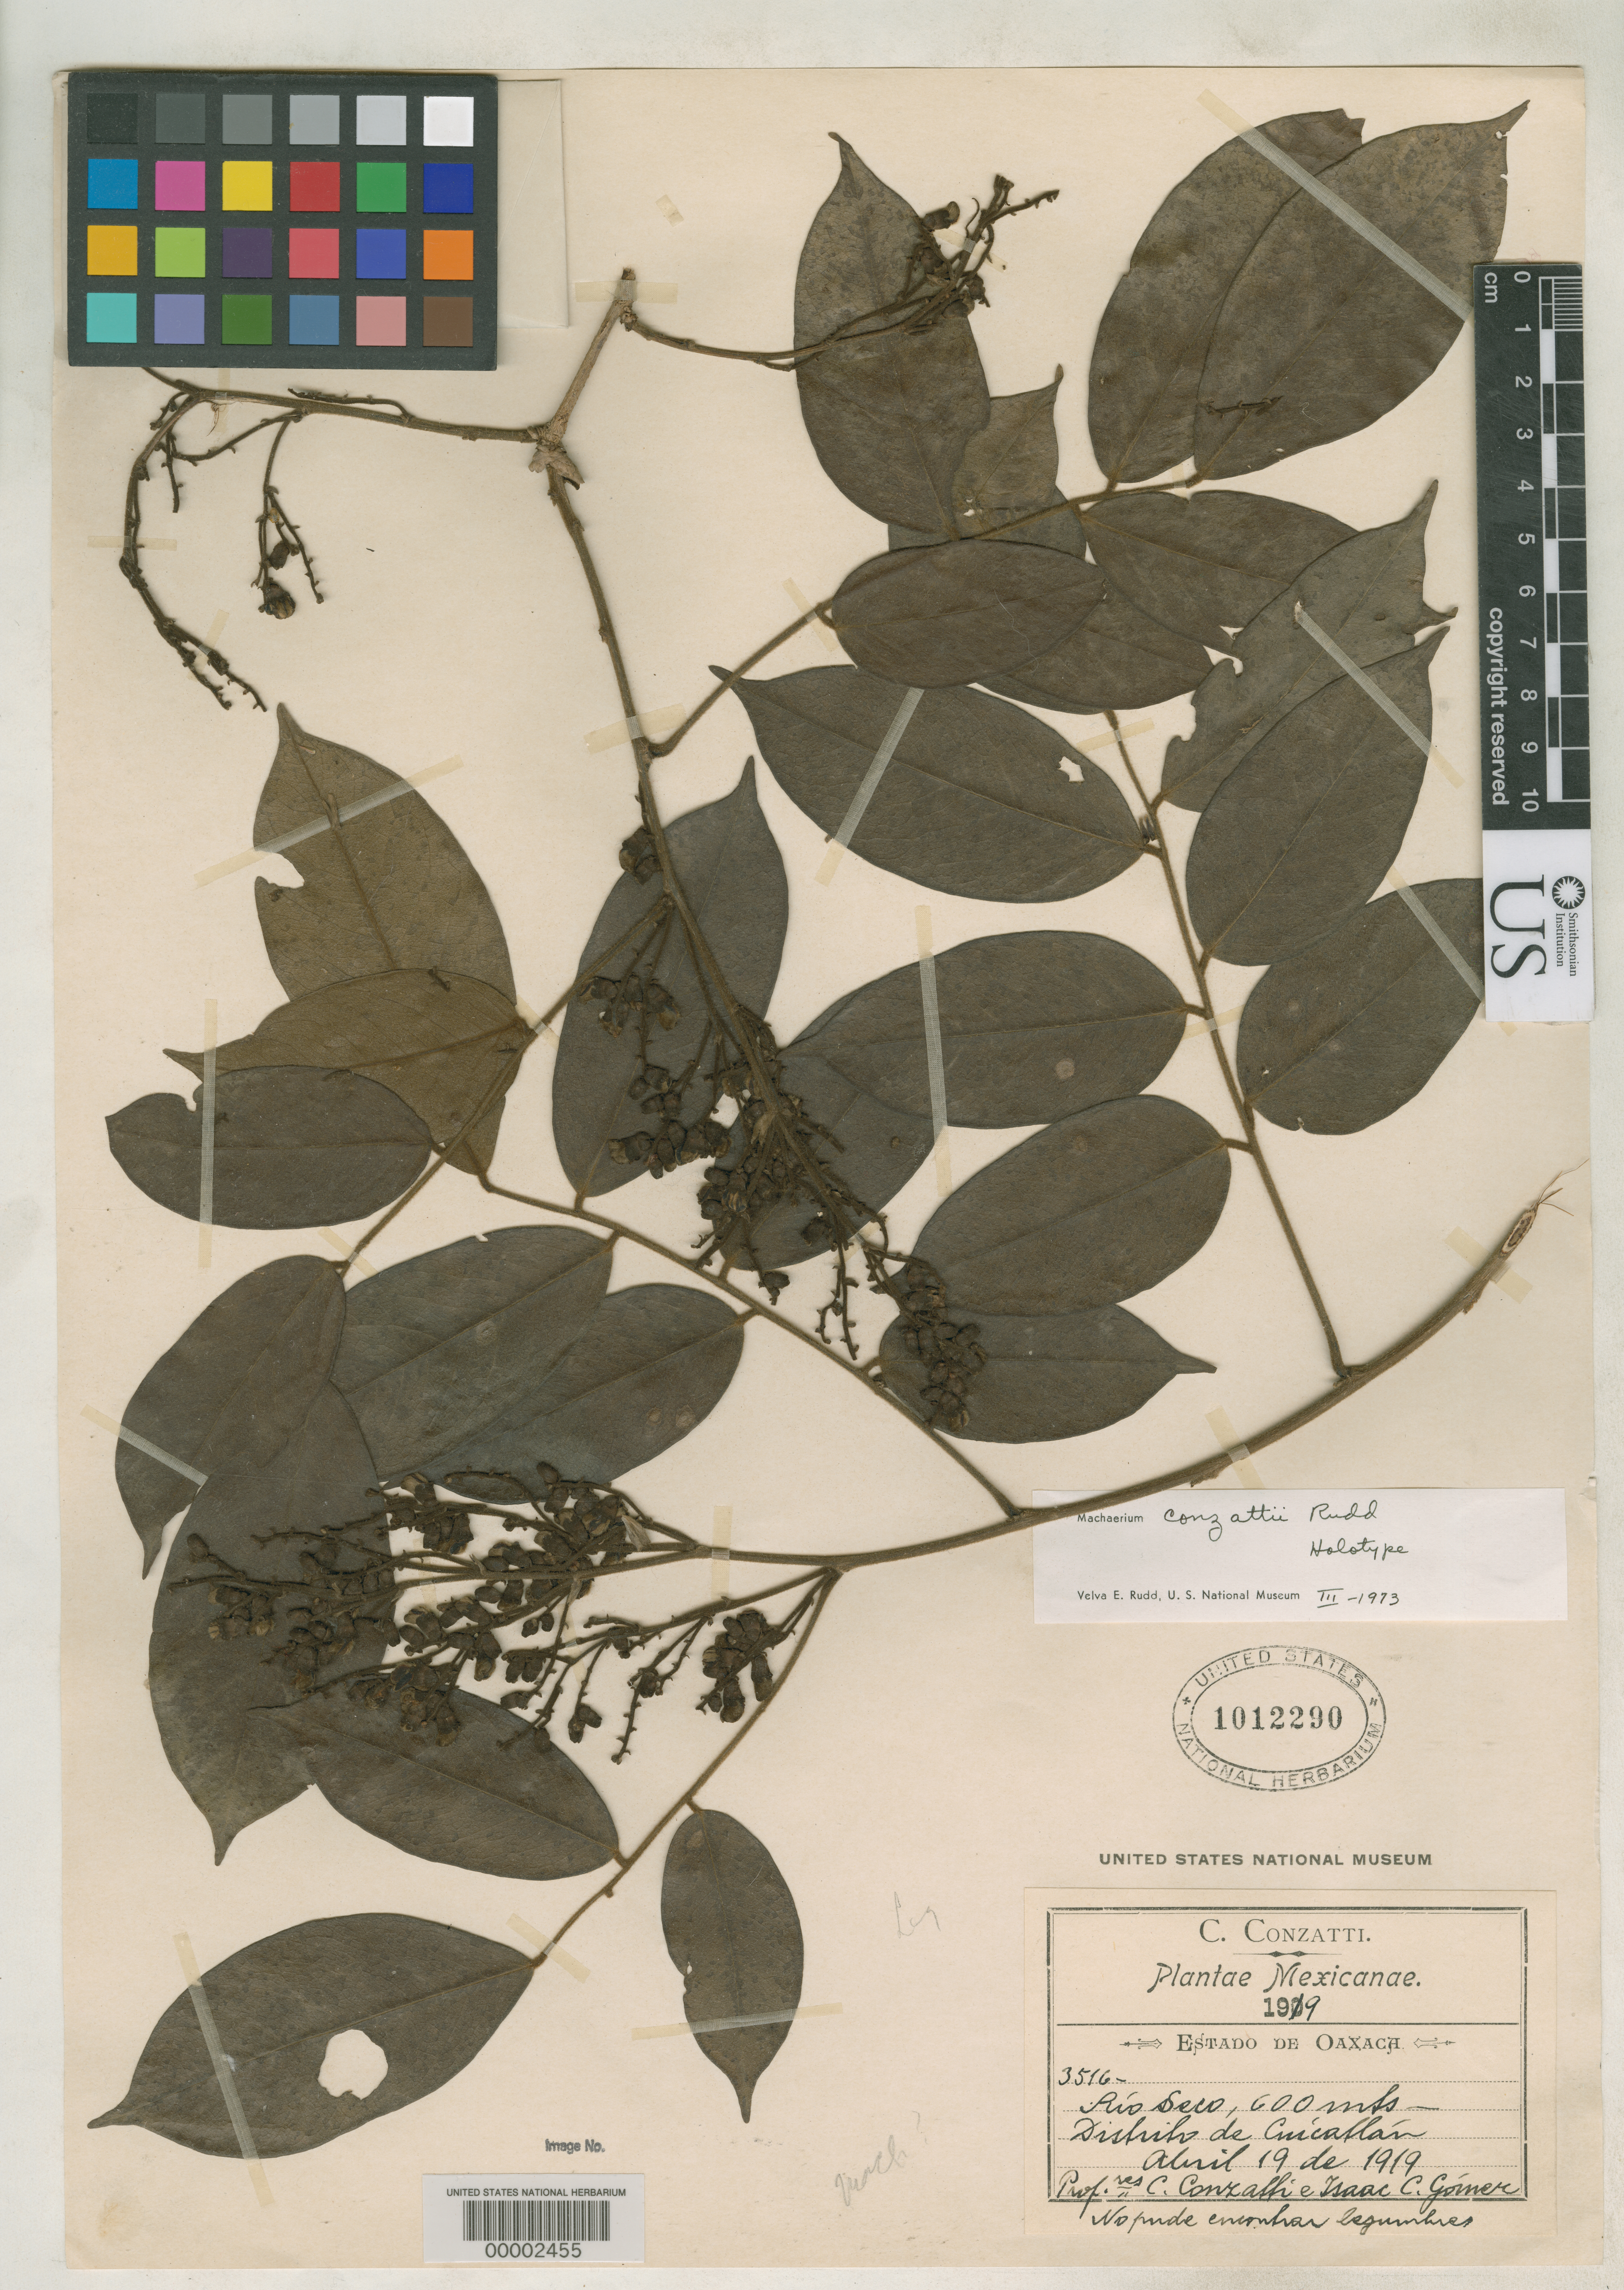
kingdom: Plantae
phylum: Tracheophyta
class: Magnoliopsida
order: Fabales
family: Fabaceae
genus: Machaerium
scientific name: Machaerium conzattii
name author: Rudd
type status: Holotype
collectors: C. Conzatti & J. Gomez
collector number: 3516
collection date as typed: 19 Apr 1919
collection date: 1919-04-19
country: Mexico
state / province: Oaxaca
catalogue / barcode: US 1012290